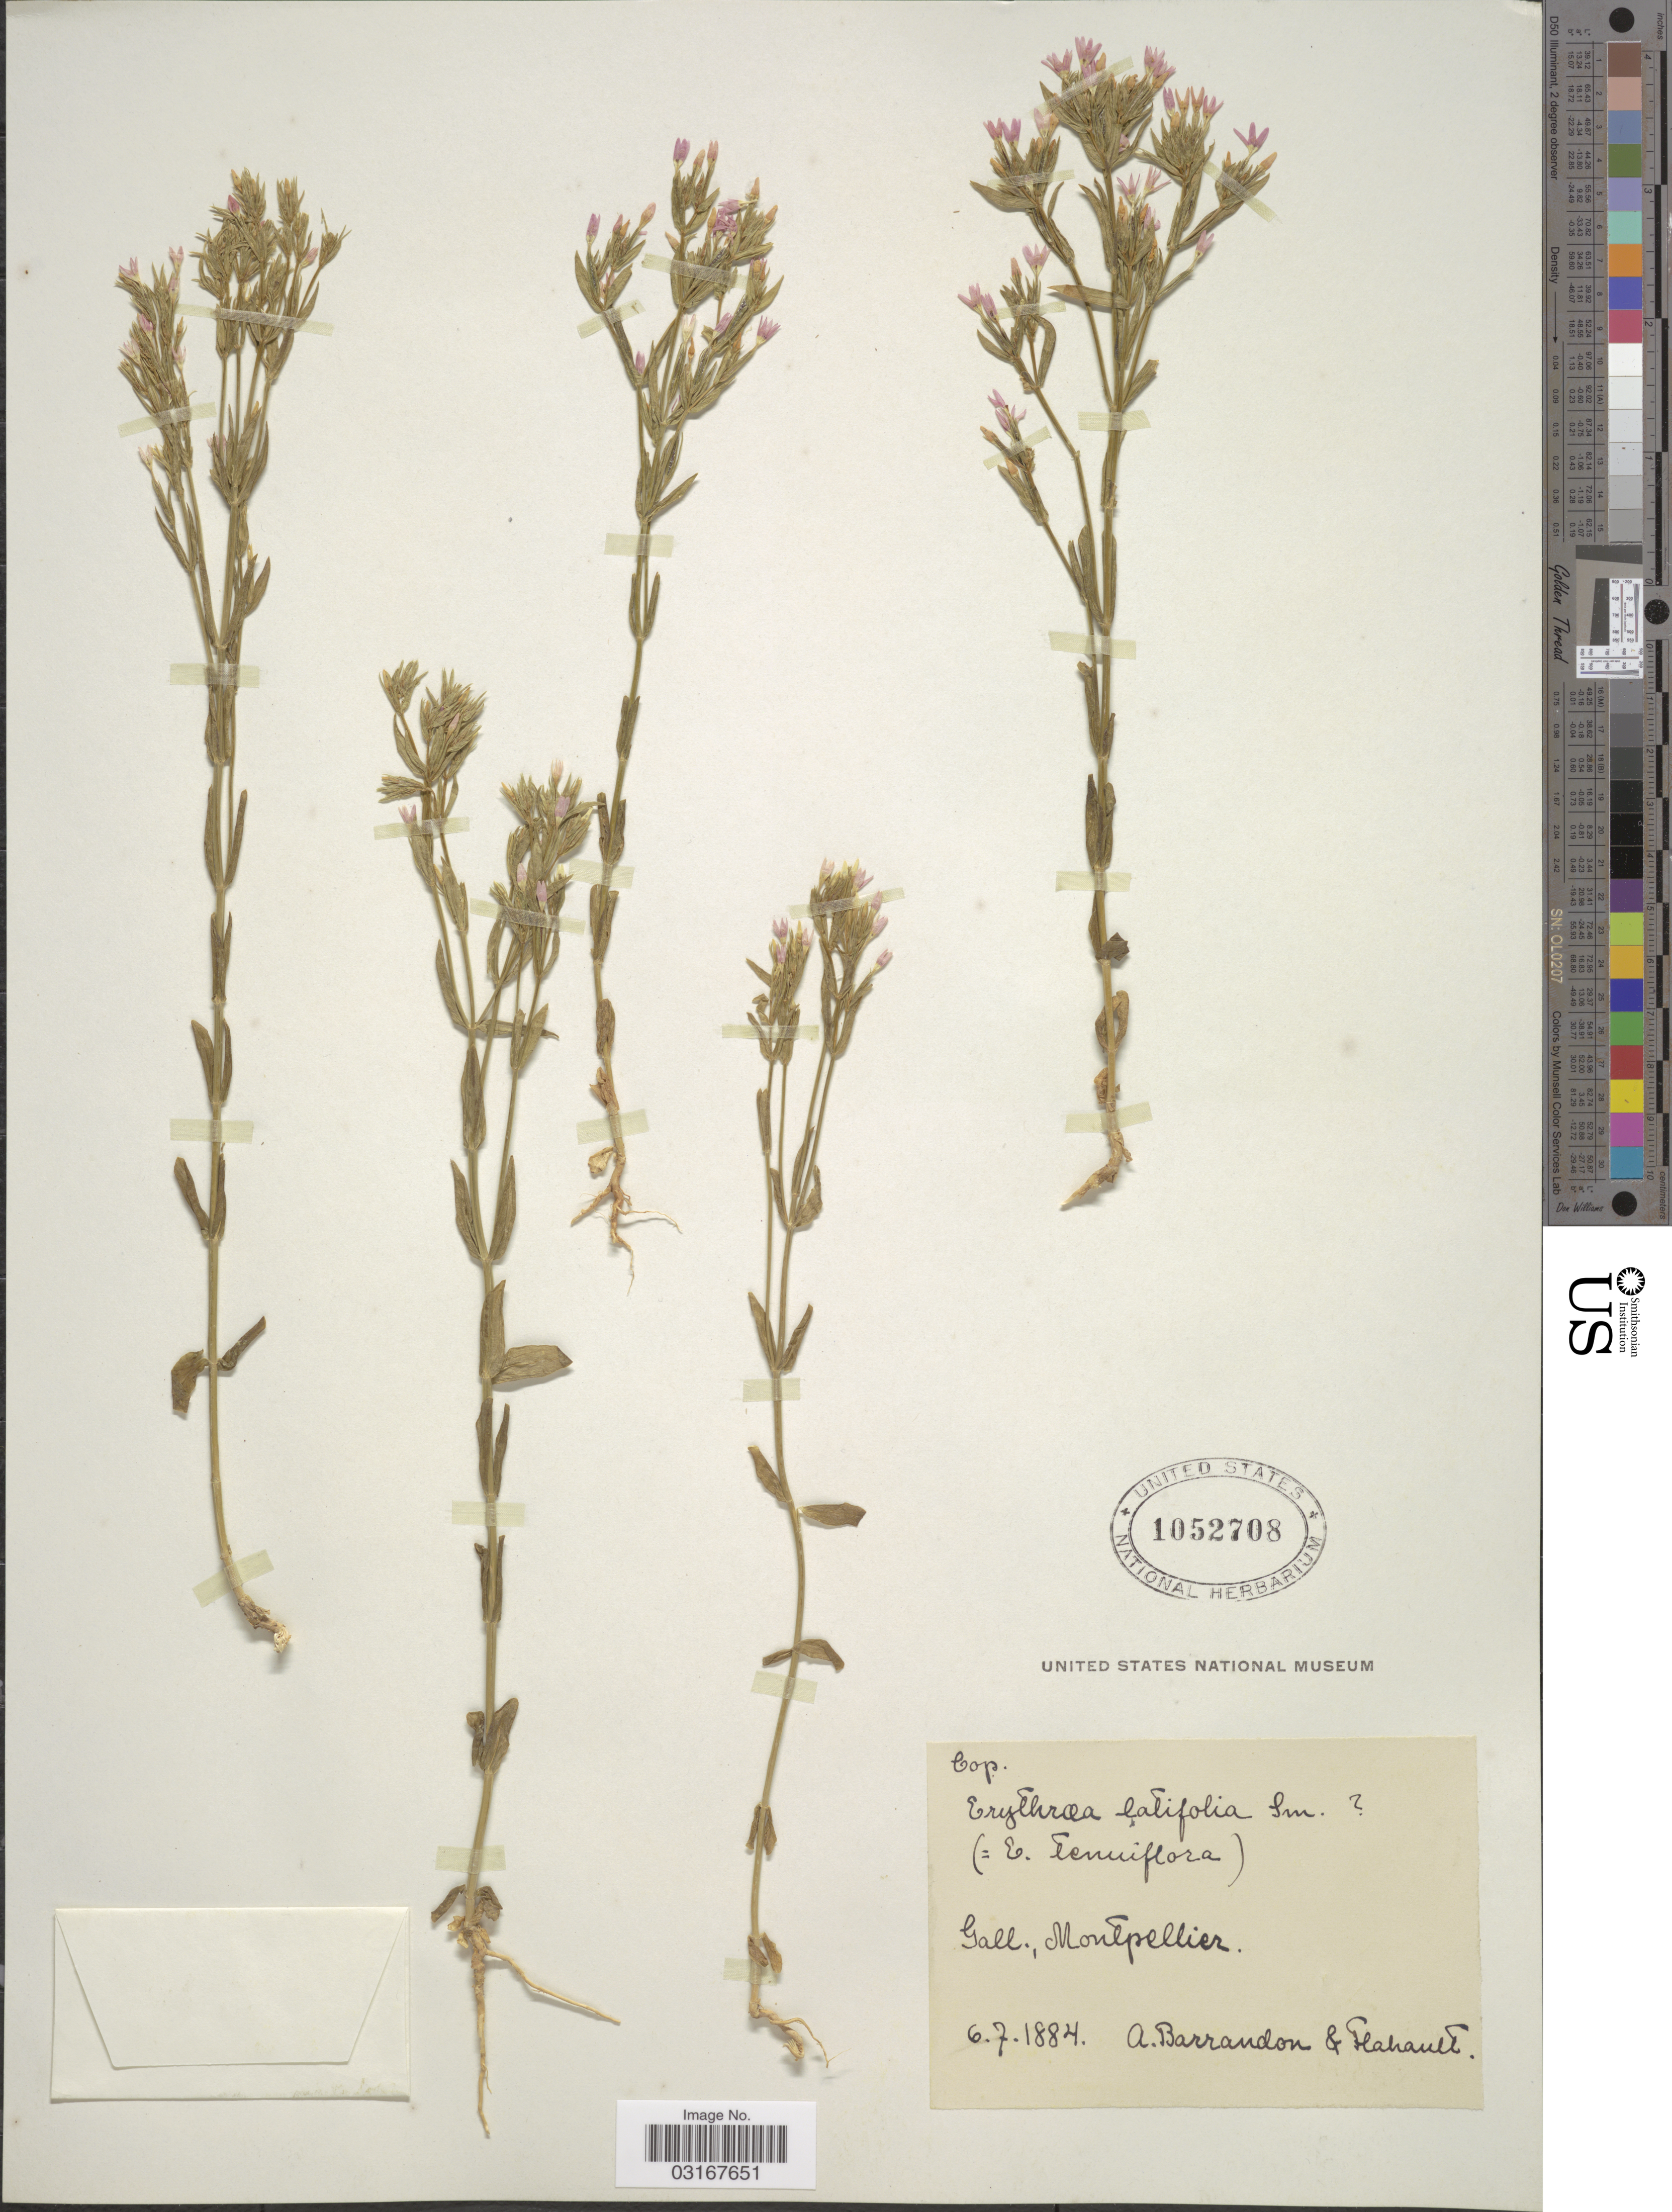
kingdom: Plantae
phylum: Tracheophyta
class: Magnoliopsida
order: Gentianales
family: Gentianaceae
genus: Centaurium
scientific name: Centaurium latifolium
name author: (Sm.) Druce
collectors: A. Barrandon & Flahault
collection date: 1884-07-06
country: France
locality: Gall., Montpellier.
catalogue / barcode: US 1052708